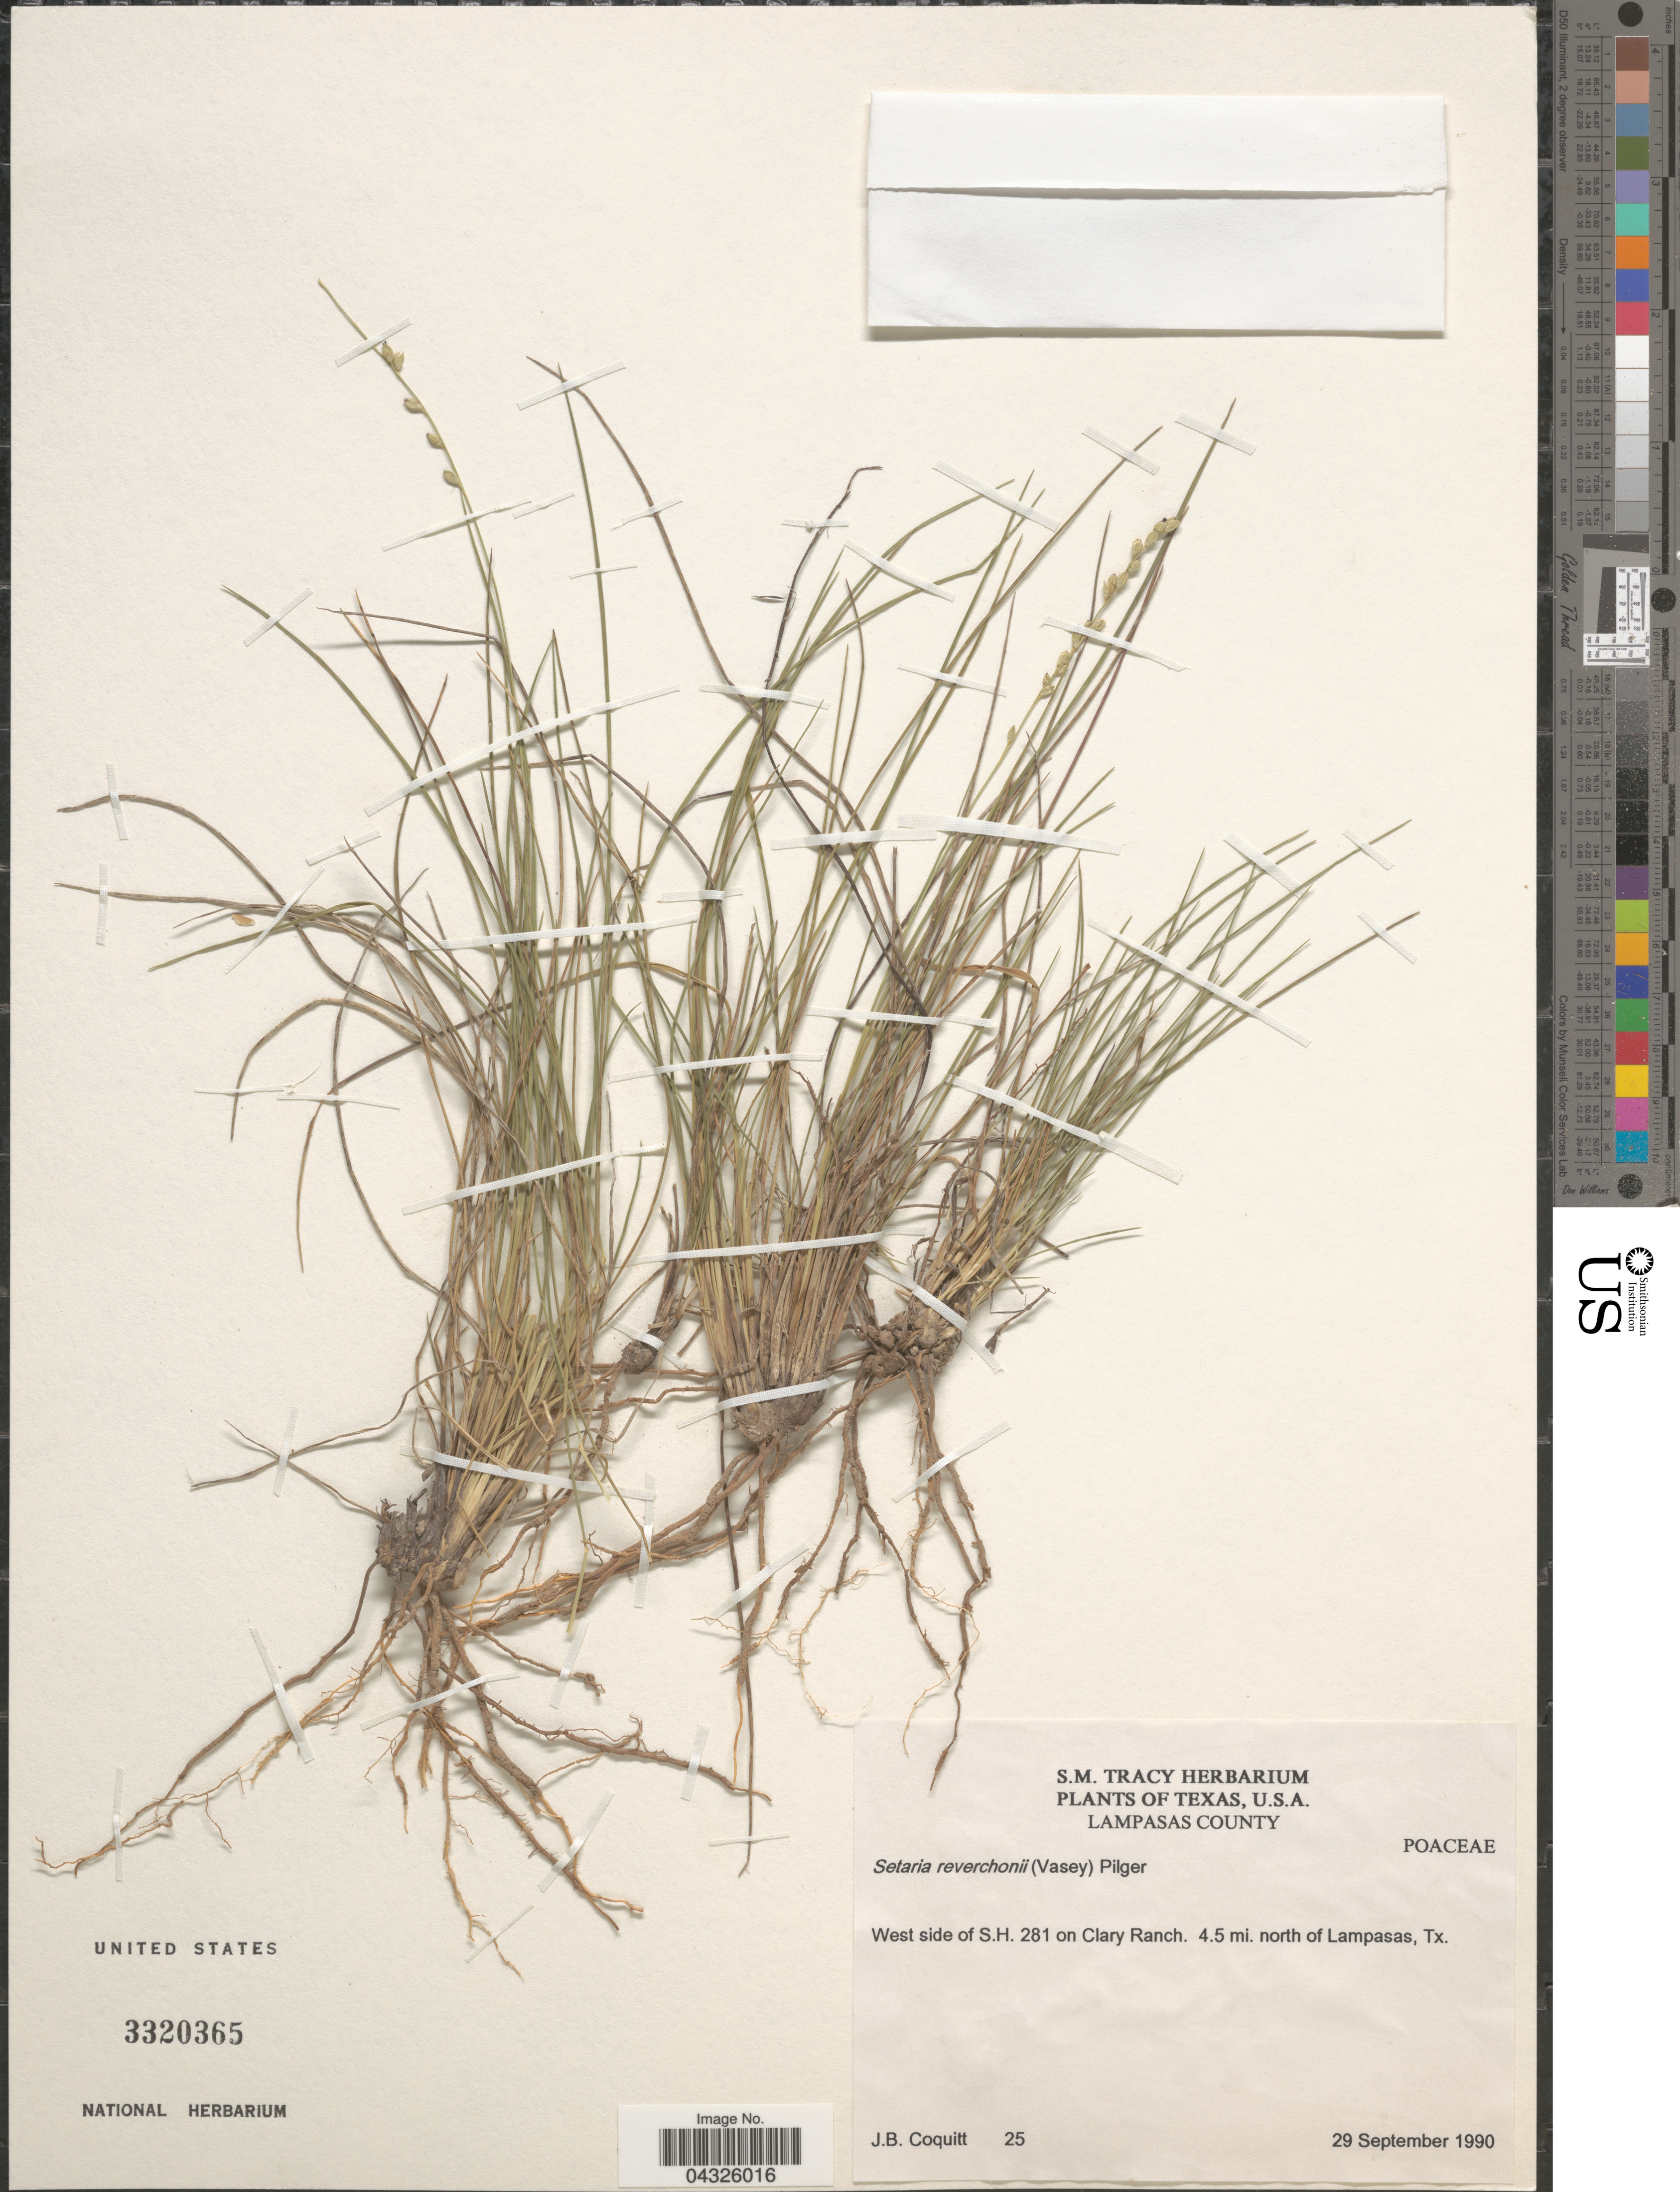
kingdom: Plantae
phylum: Tracheophyta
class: Liliopsida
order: Poales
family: Poaceae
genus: Setaria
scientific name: Setaria reverchonii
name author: (Vasey) Pilg.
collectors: J. Coquitt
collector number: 25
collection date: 1990-09-29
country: United States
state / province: Texas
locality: Lampasas County. West side of S.H. 281 on Clary Ranch. 4.5 mi. north of Lampasas, Tx.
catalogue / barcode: US 3320365